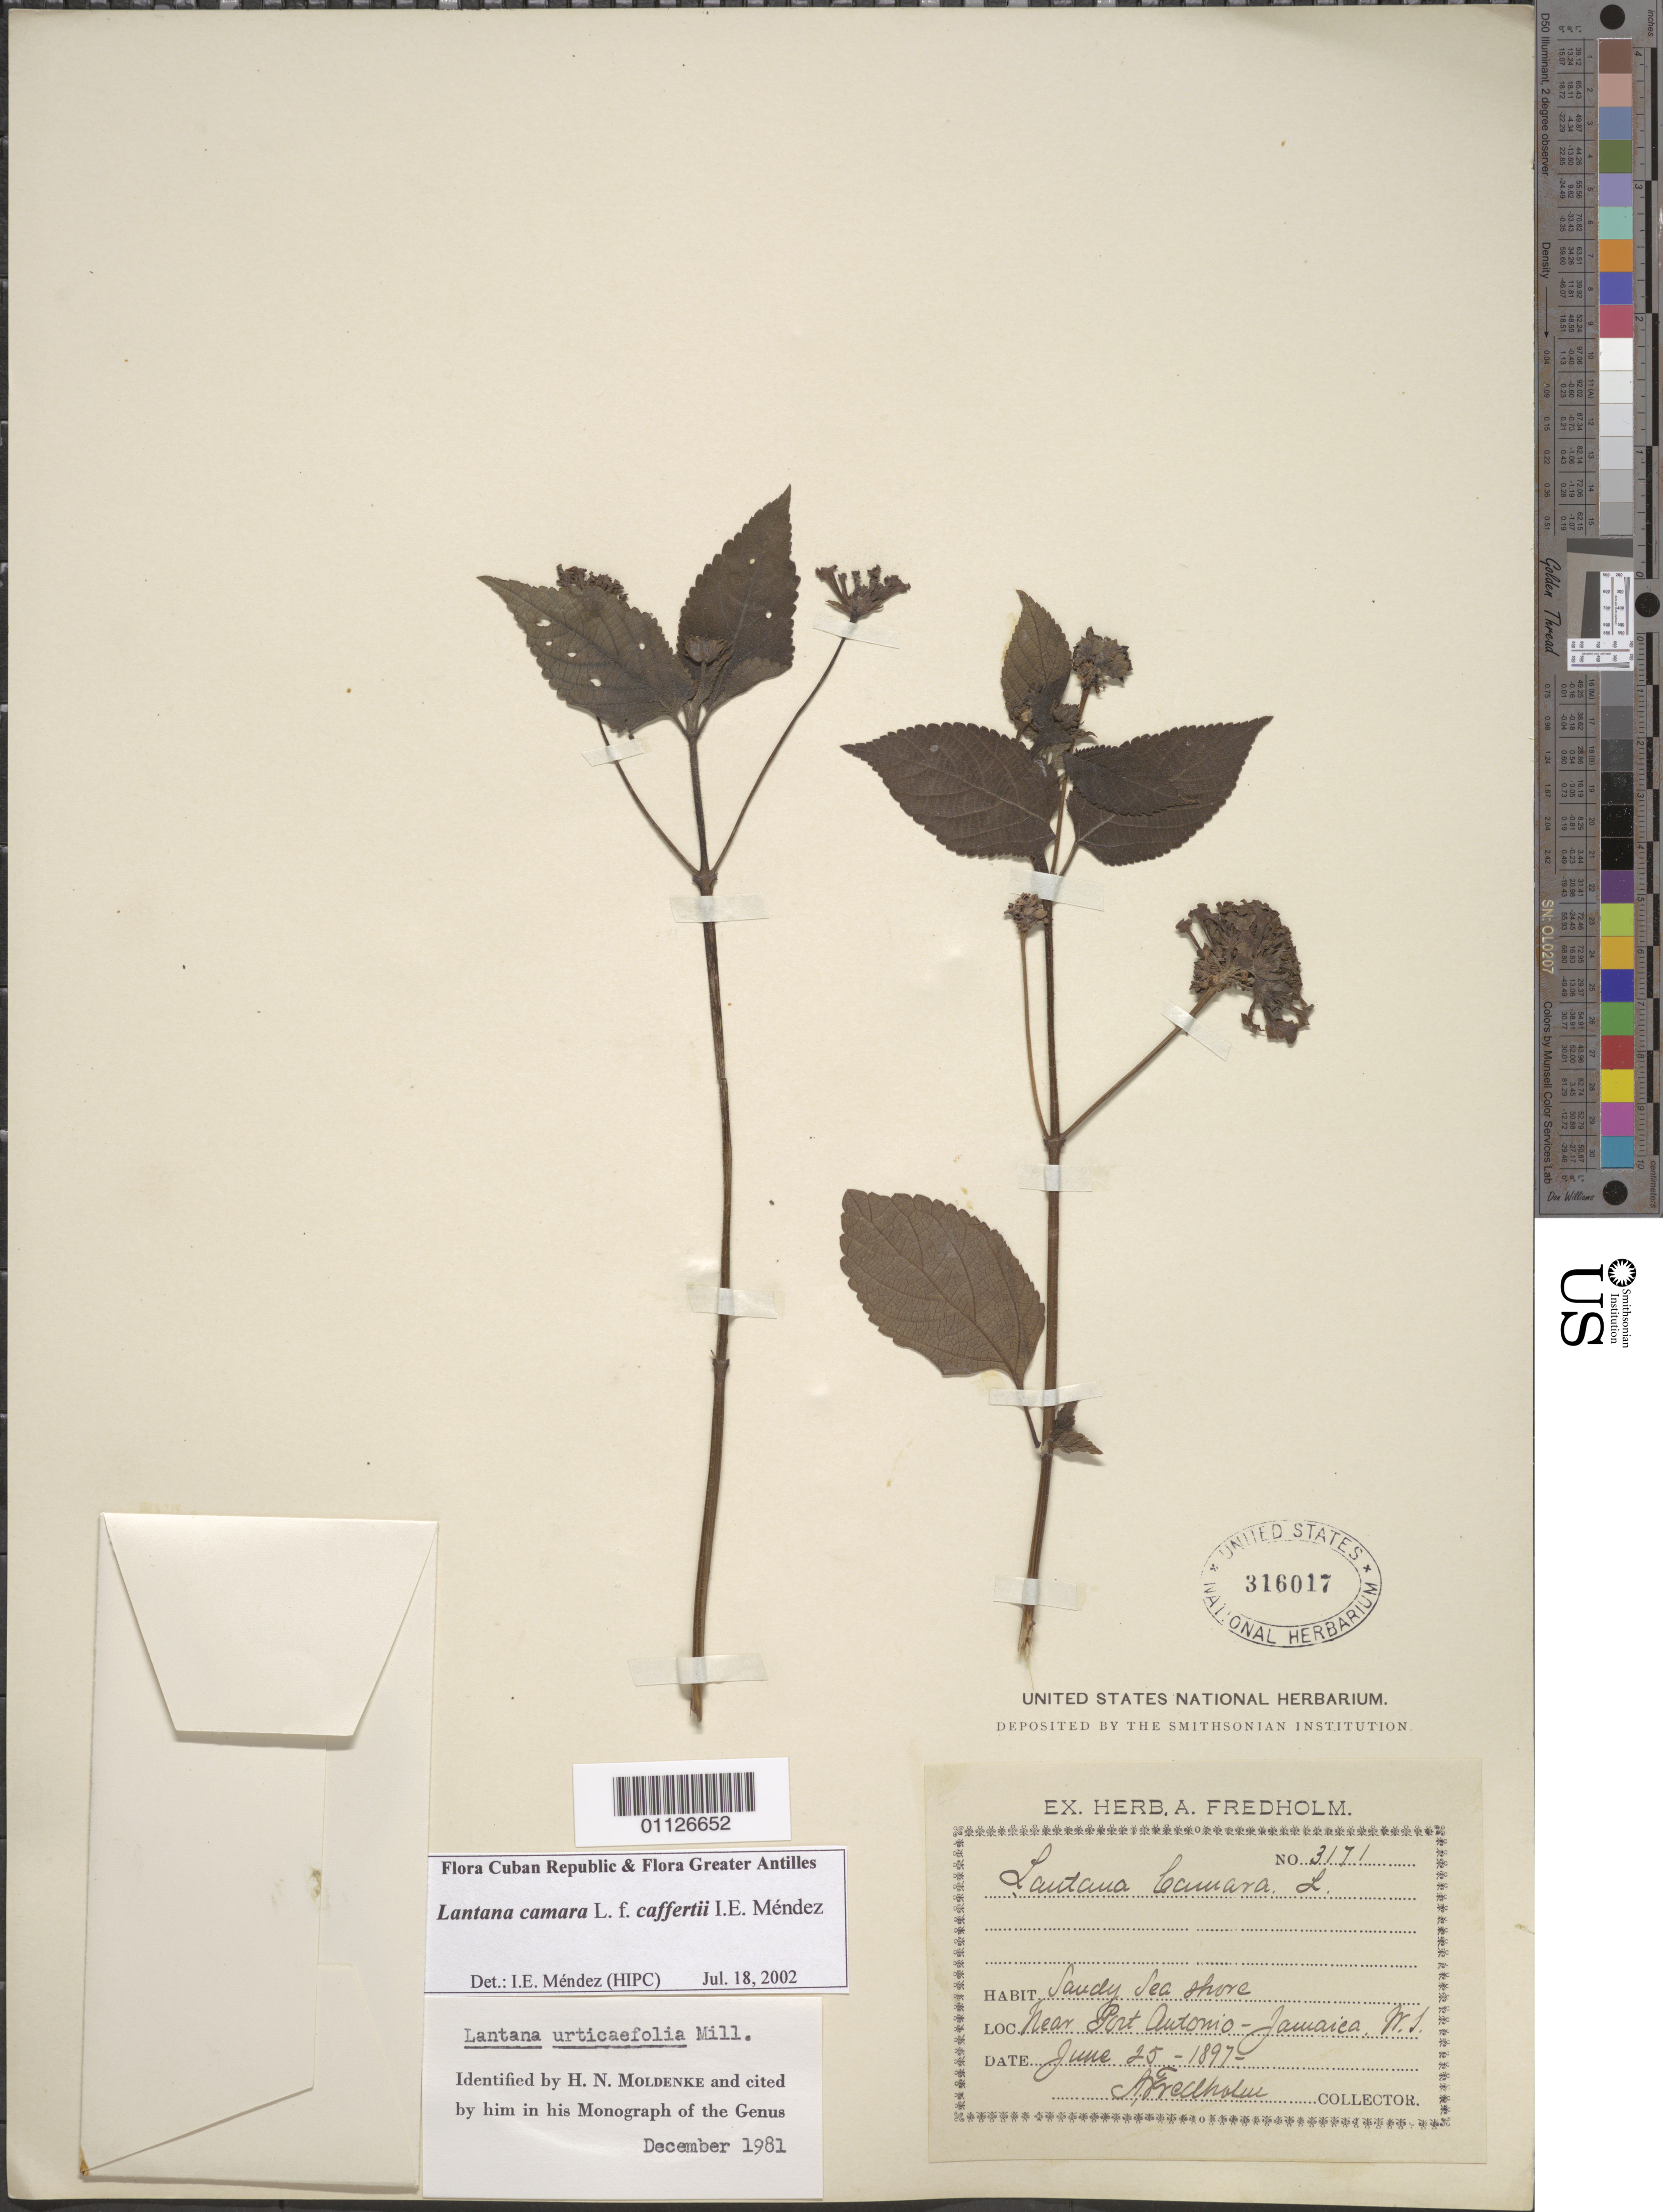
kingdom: Plantae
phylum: Tracheophyta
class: Magnoliopsida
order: Lamiales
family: Verbenaceae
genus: Lantana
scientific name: Lantana camara f. caffertyi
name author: I.E. Méndez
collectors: A. Fredholm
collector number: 3171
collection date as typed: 25 Jun 1897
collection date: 1897-06-25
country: Jamaica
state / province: Manchester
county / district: Bath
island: Jamaica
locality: Sandy sea shore near Port Antonio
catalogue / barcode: US 316017